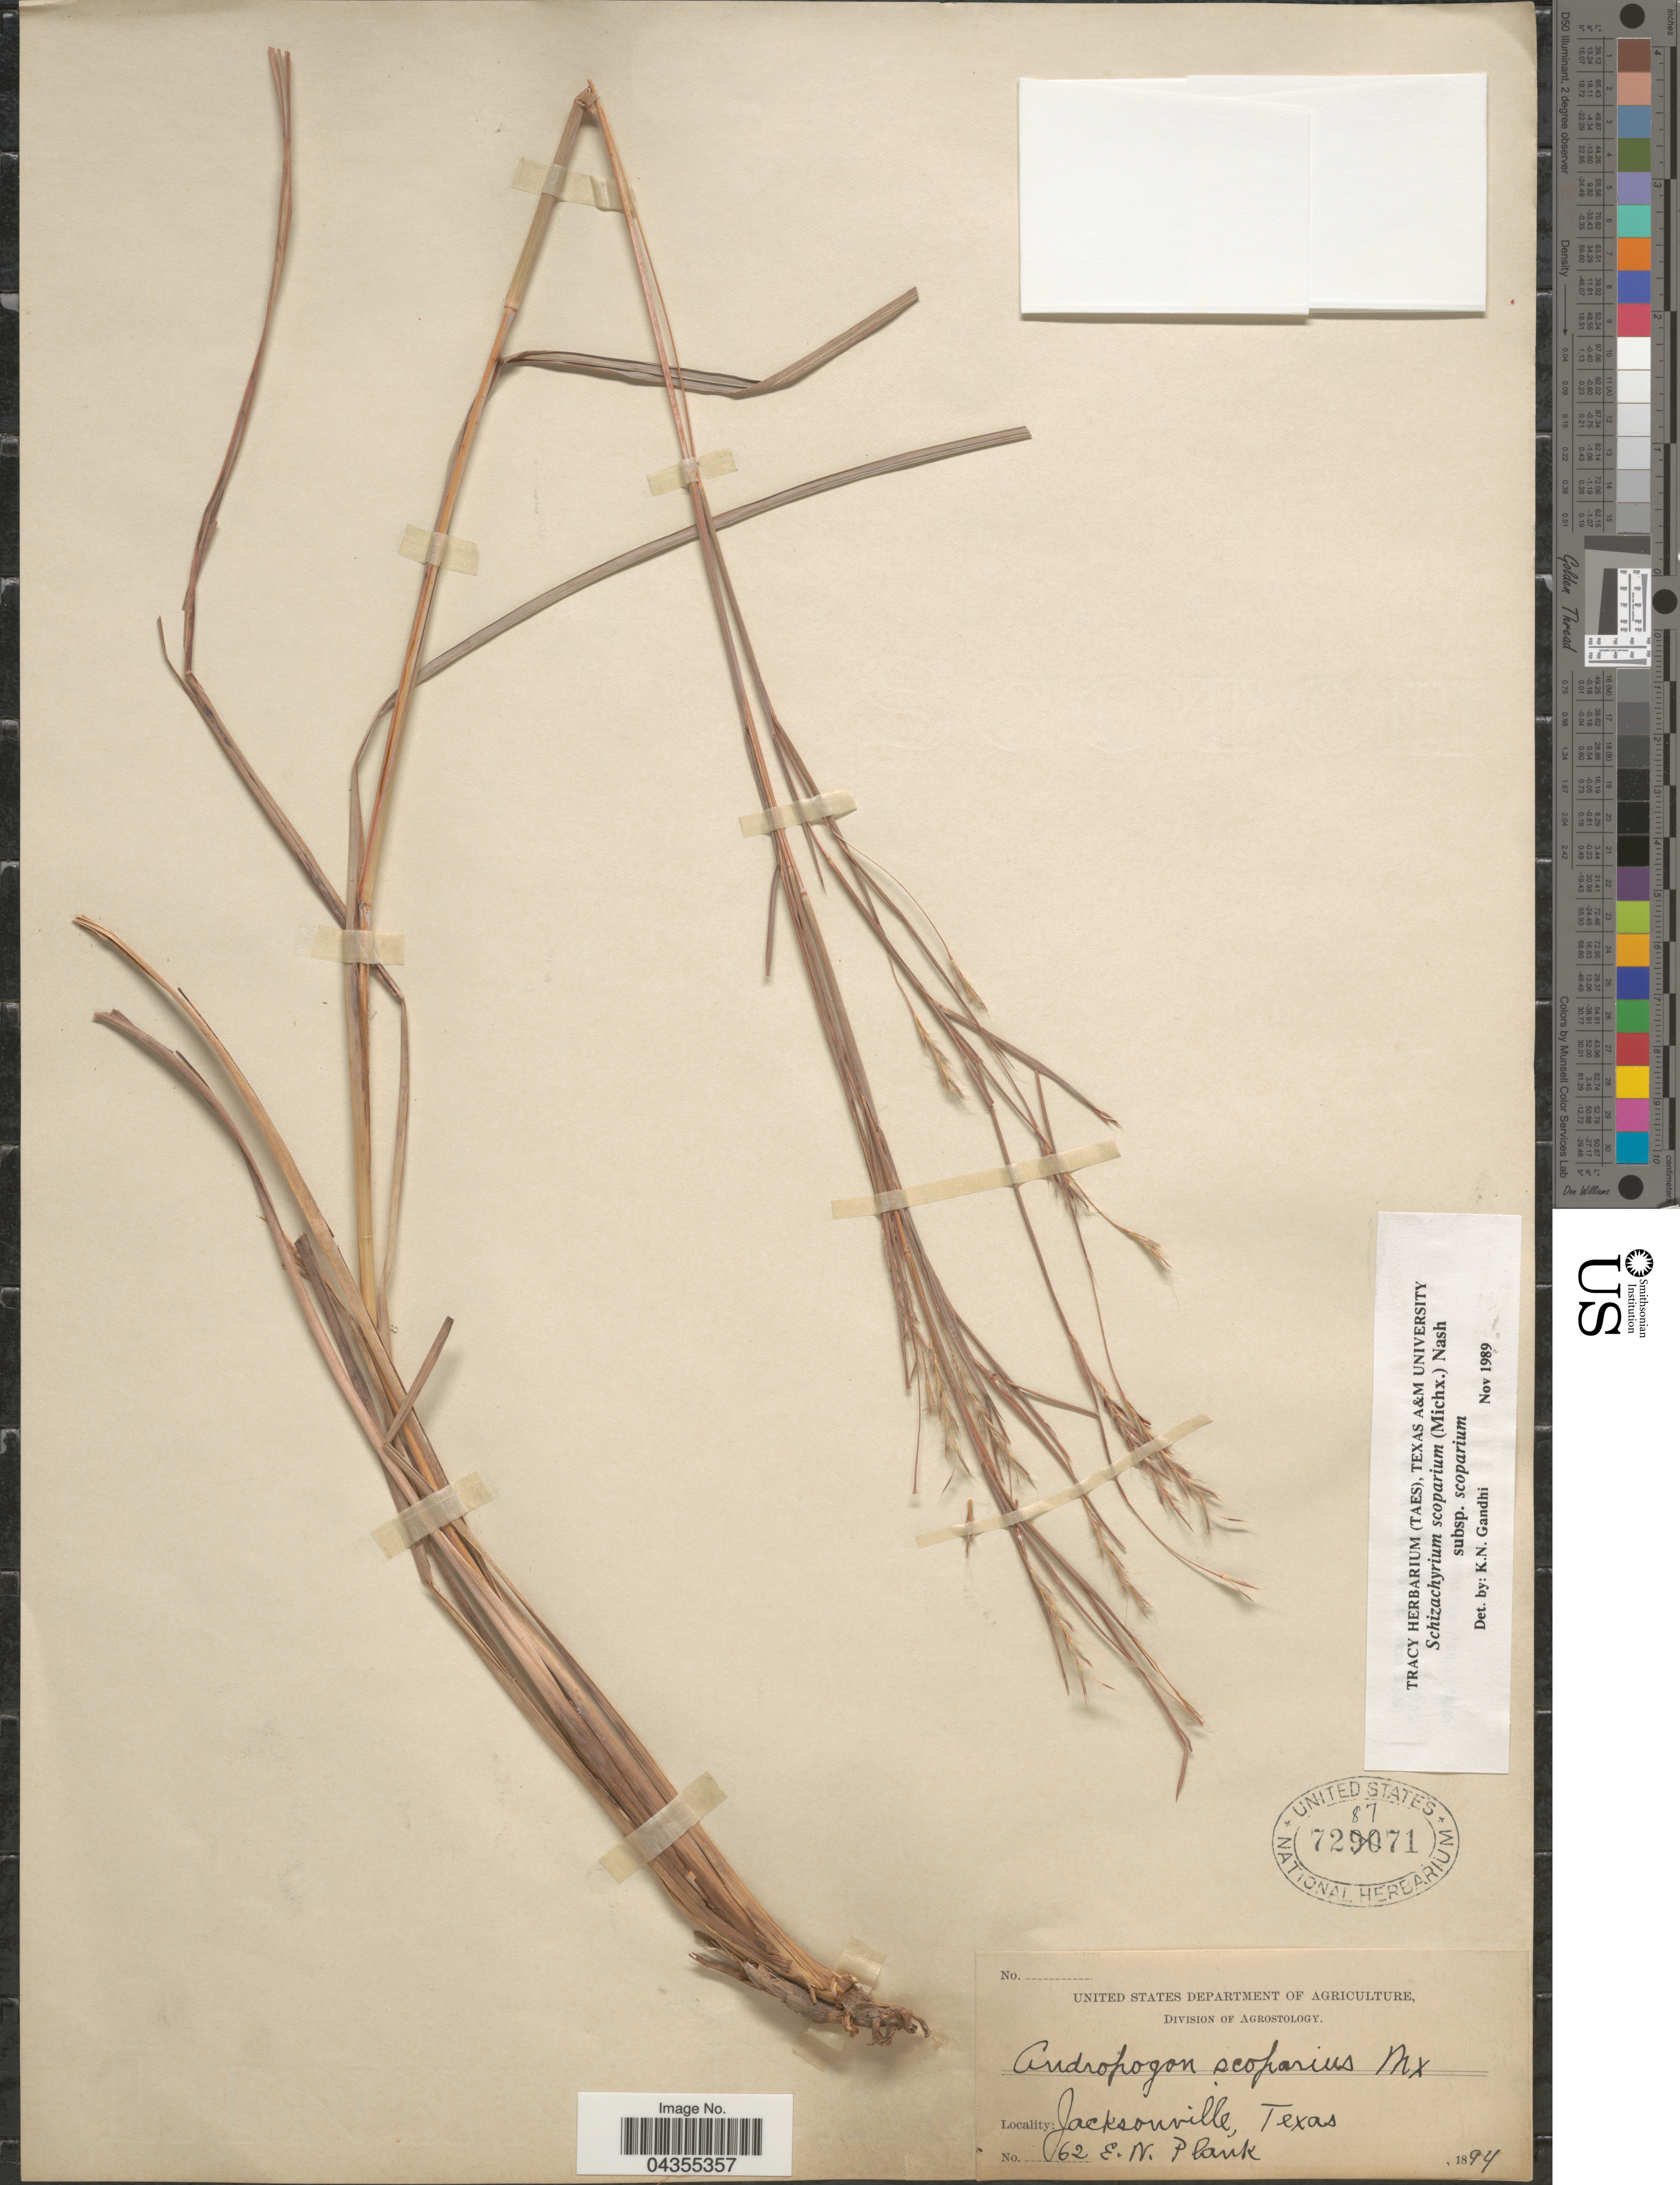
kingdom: Plantae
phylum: Tracheophyta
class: Liliopsida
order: Poales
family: Poaceae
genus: Schizachyrium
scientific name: Schizachyrium scoparium var. scoparium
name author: (Michx.) Nash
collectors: E. Plank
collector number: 62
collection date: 1894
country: United States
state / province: Texas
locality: Jacksonville.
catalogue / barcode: US 728771